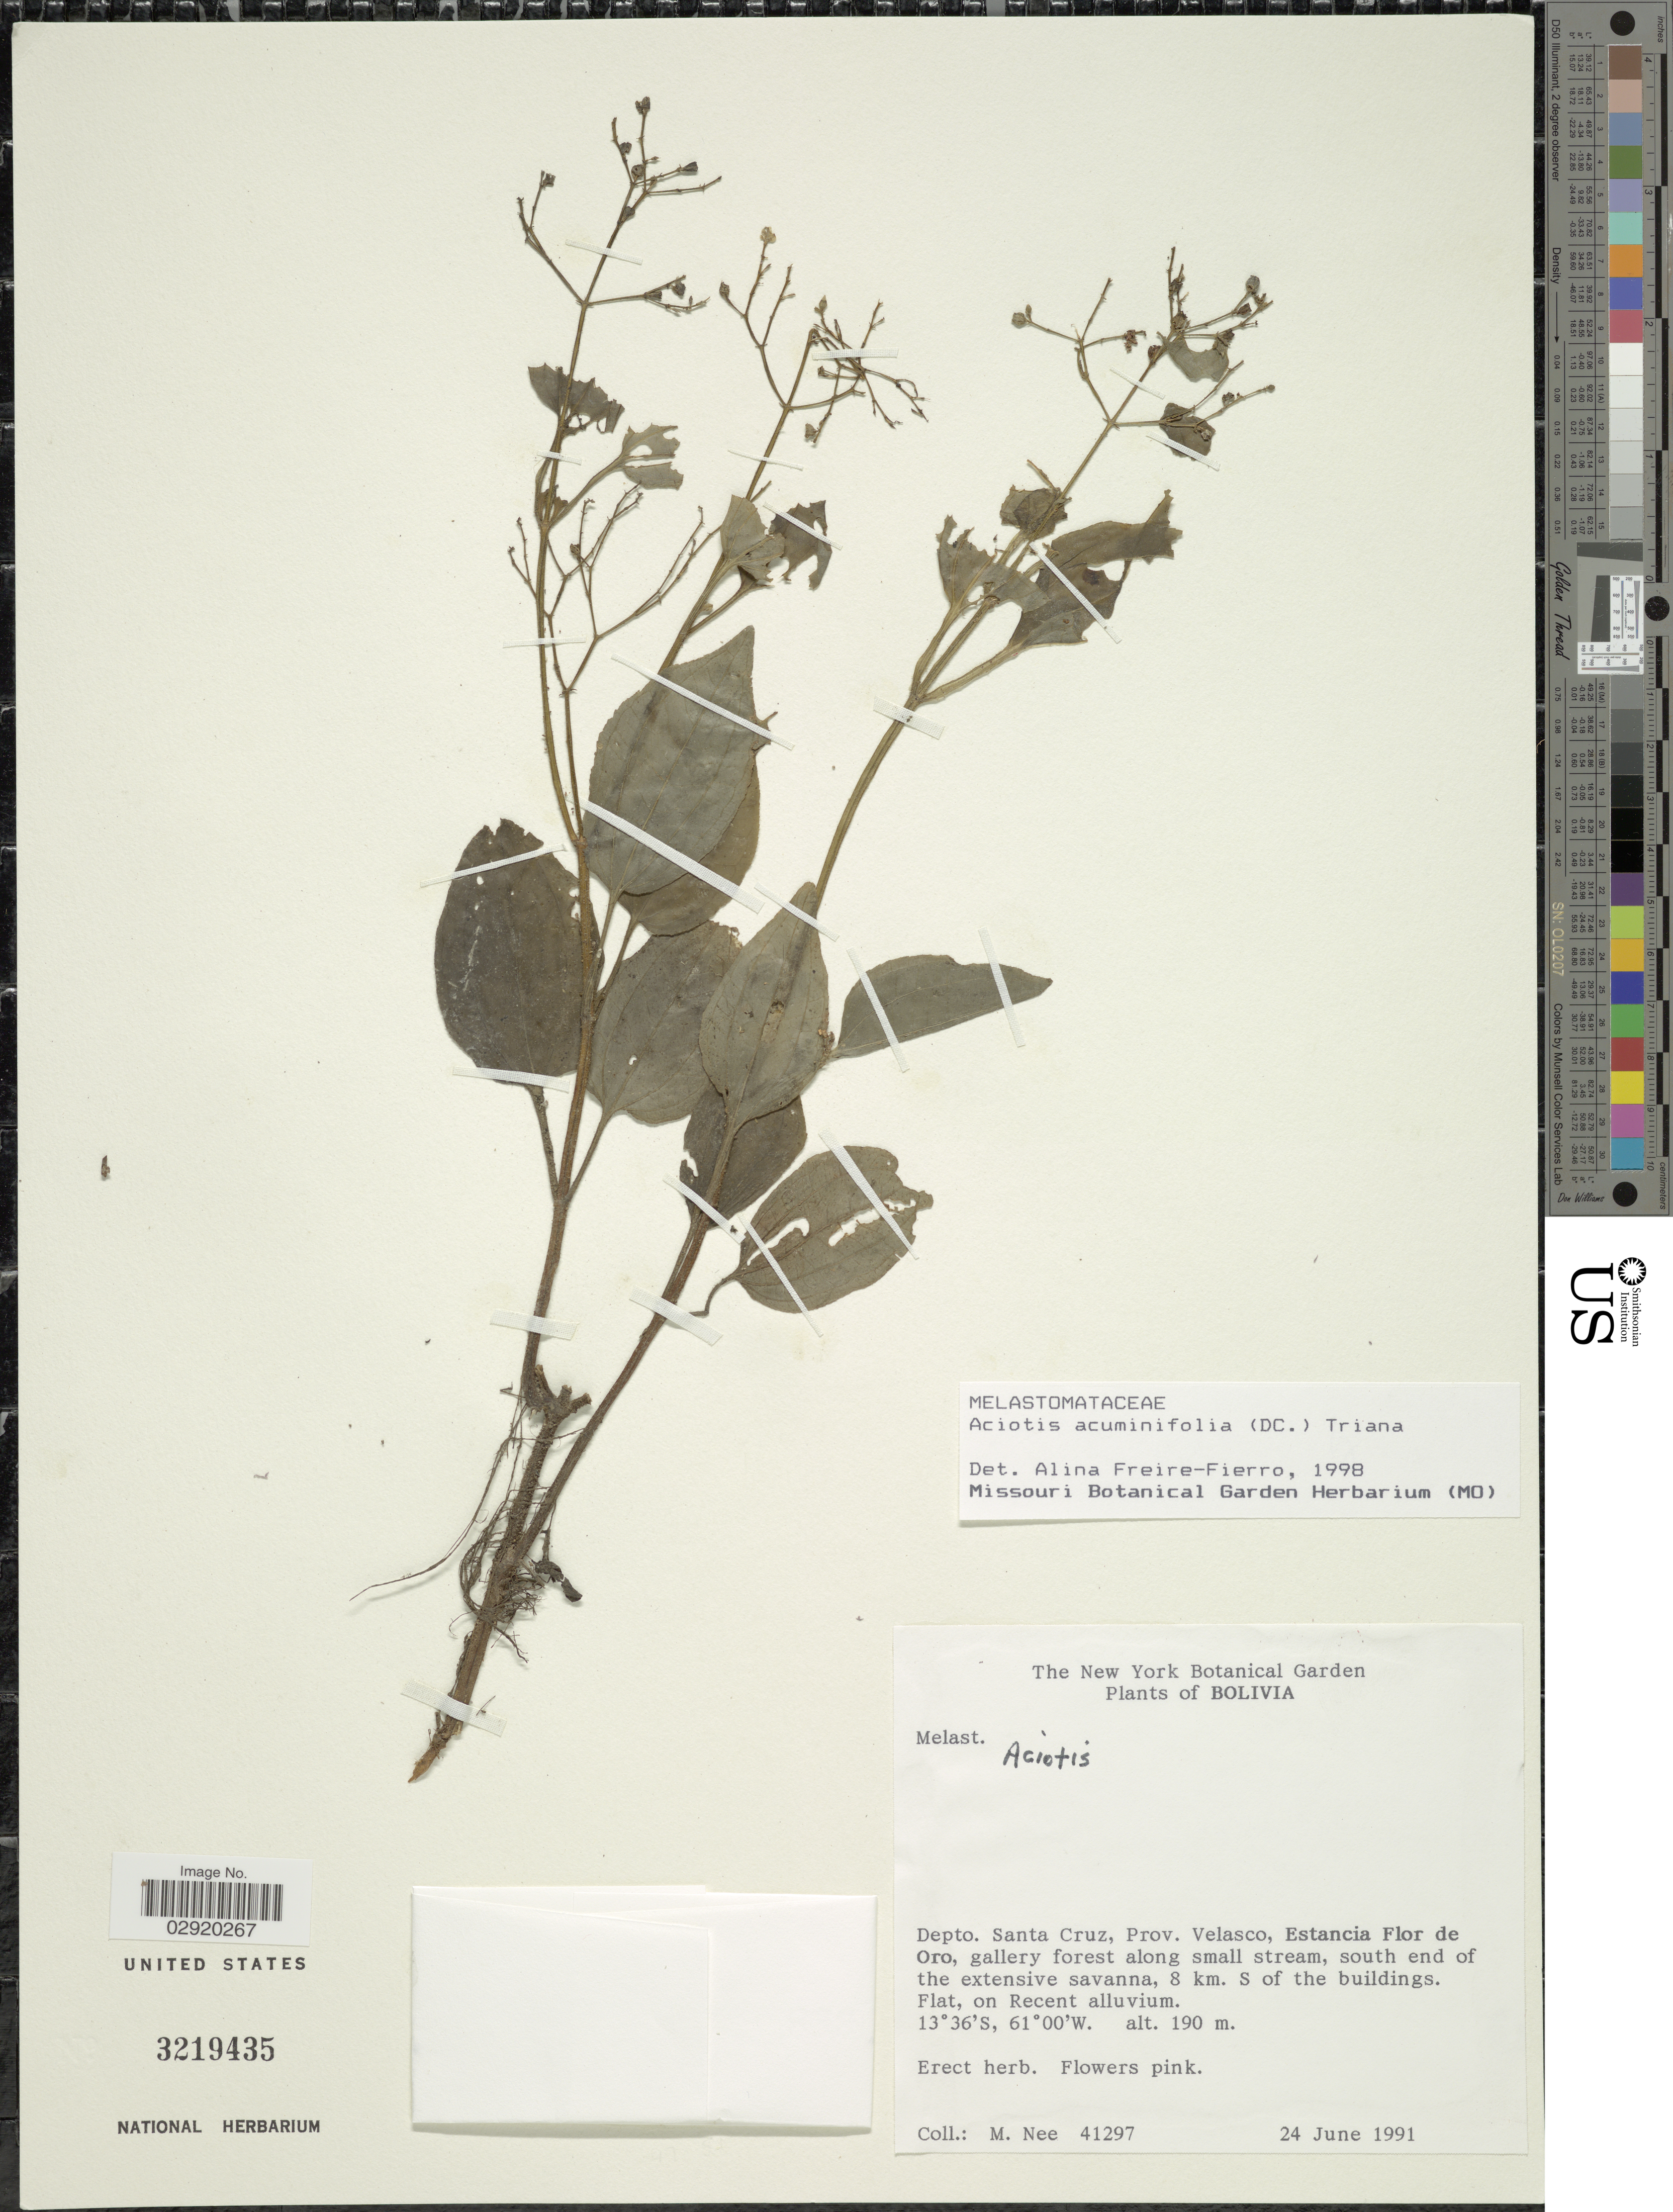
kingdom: Plantae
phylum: Tracheophyta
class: Magnoliopsida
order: Myrtales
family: Melastomataceae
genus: Aciotis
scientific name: Aciotis acuminifolia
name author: (Mart. ex DC.) Triana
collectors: M. Nee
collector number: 41297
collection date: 1991-06-24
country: Bolivia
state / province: Santa Cruz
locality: Depto. Santa Cruz, Prov. Velasco, Estancia Flor de Oro, gallery forest along small stream, south end of the extensive savanna, 8 km. S. of the buildings.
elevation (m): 190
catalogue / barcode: US 3219435